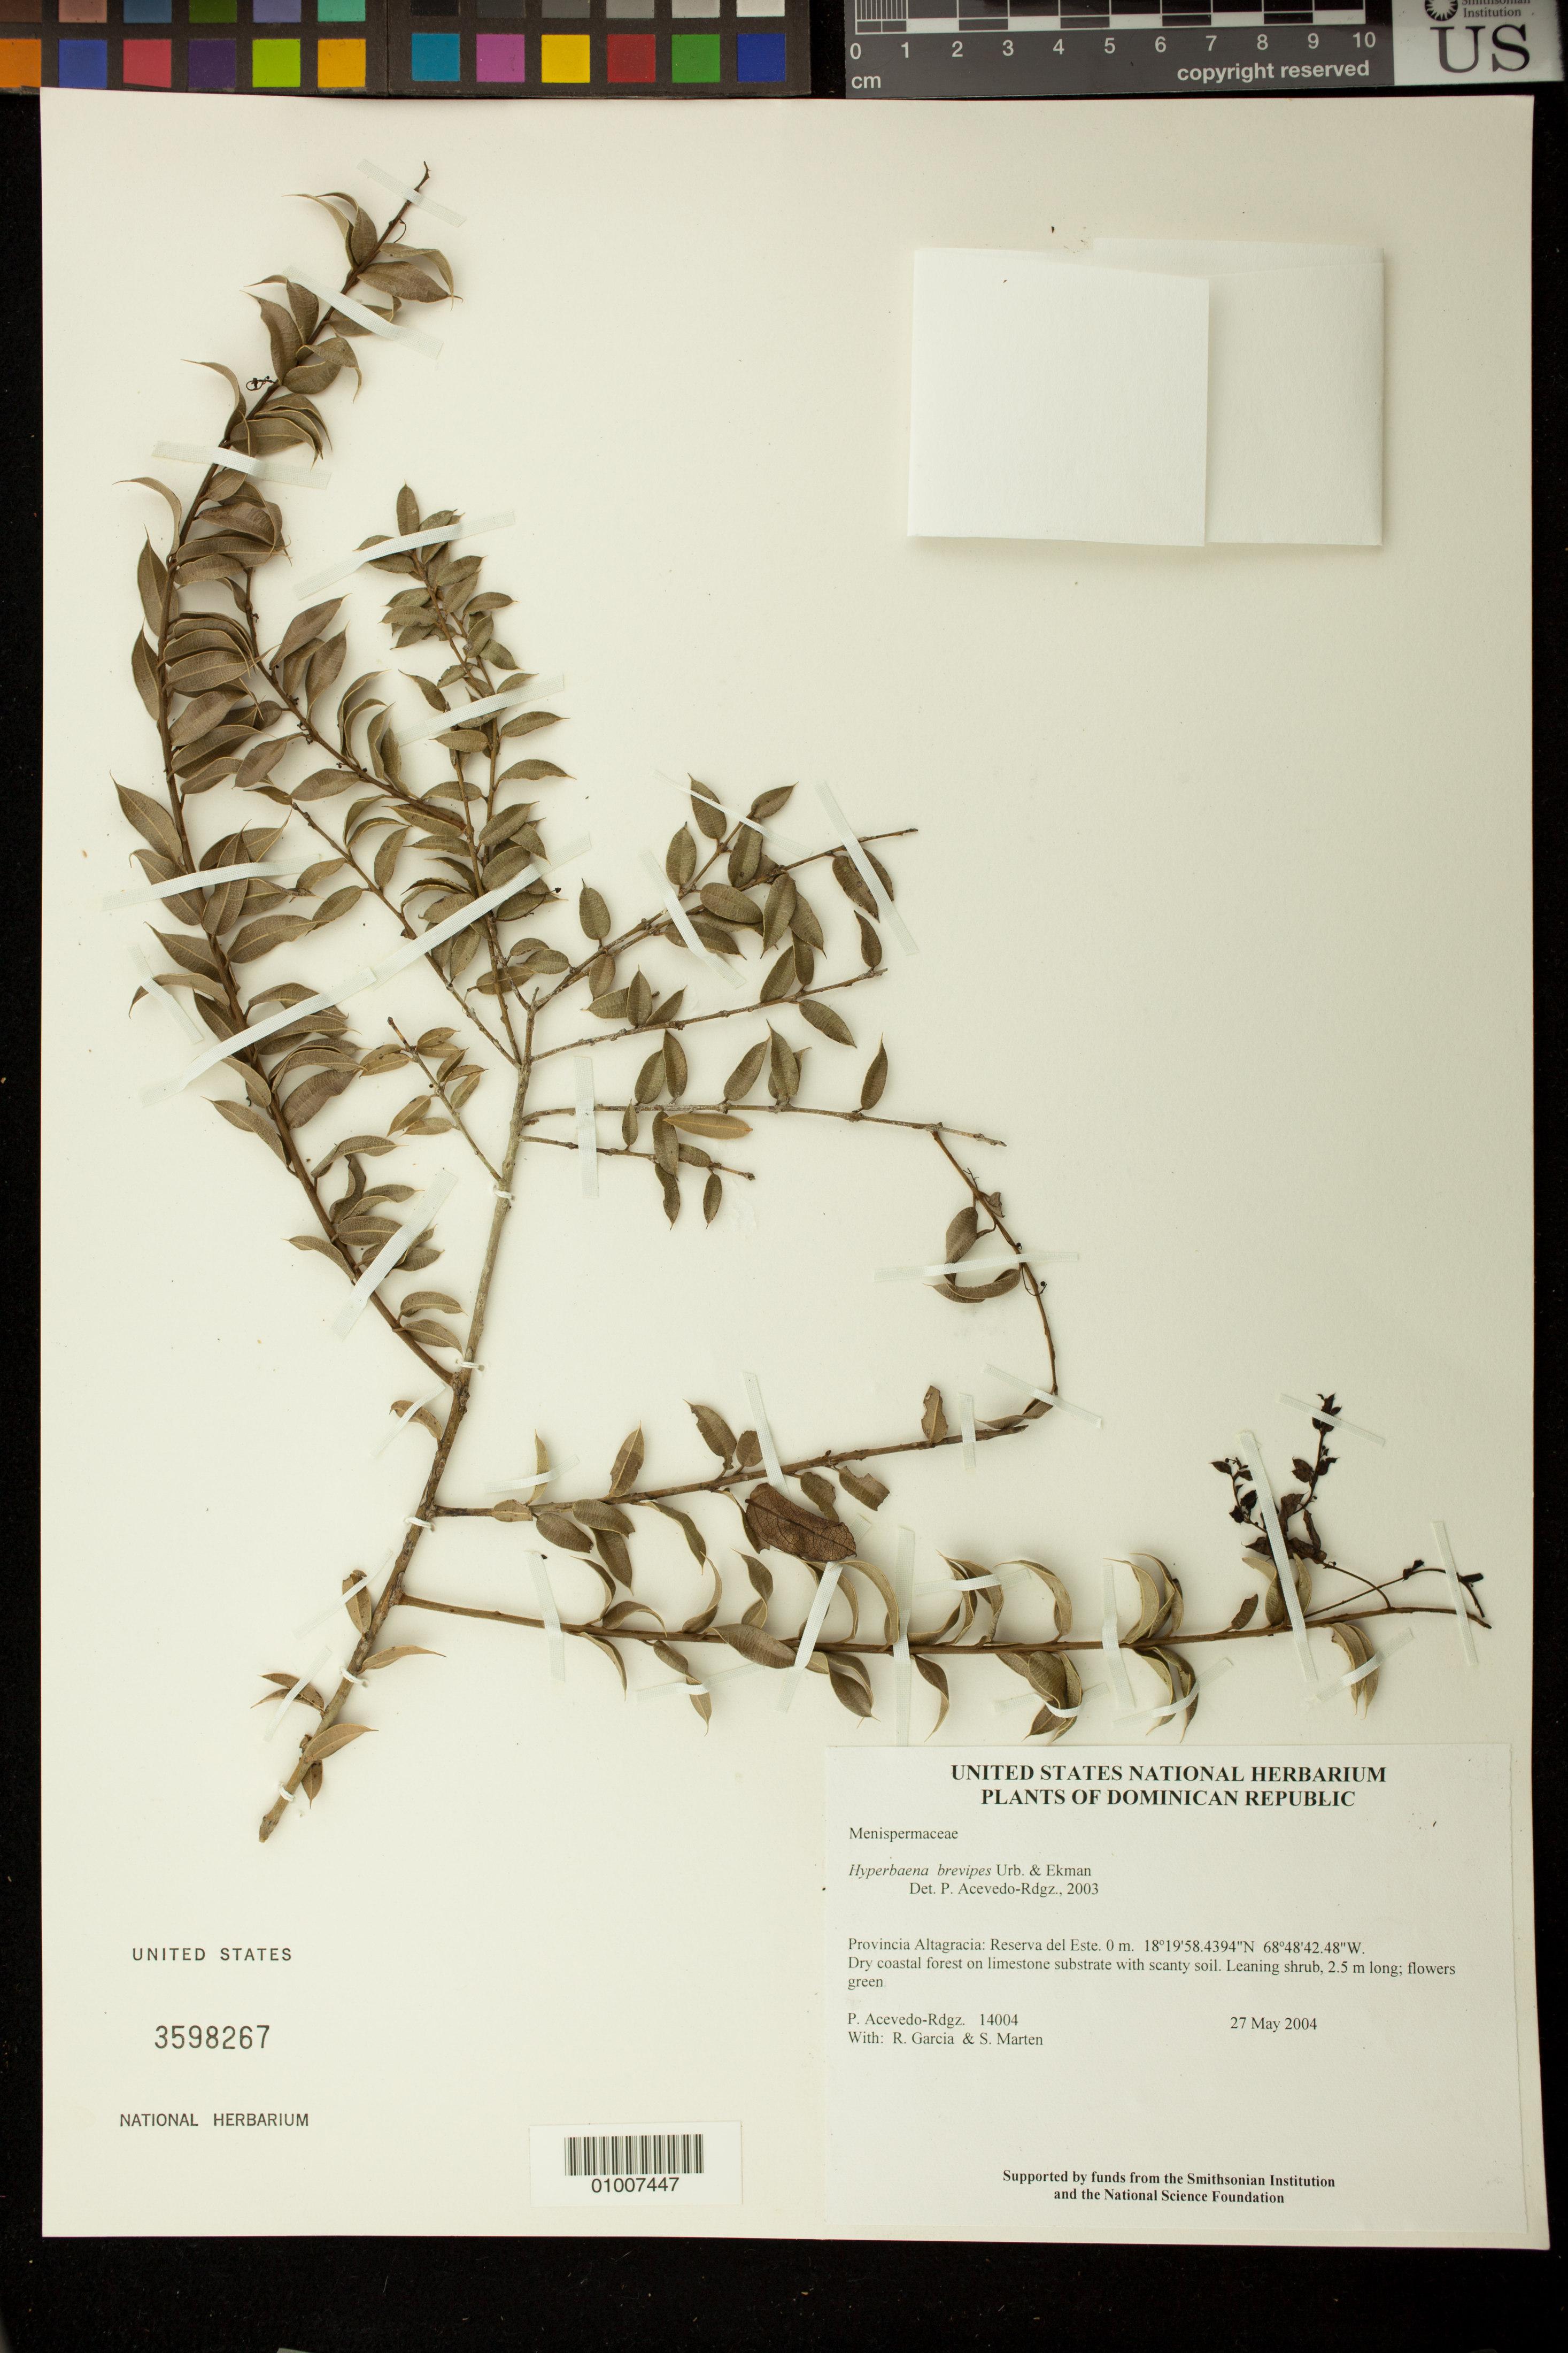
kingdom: Plantae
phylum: Tracheophyta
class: Magnoliopsida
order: Ranunculales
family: Menispermaceae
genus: Hyperbaena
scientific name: Hyperbaena brevipes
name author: Urb. & Ekman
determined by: Acevedo-Rodríguez, P., (BOT), Smithsonian Institution - National Museum of Natural History (UNITED STATES)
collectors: P. Acevedo-Rodr., R. G. García & S. Marten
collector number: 14004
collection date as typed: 27 May 2004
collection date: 2004-05-27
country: Dominican Republic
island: Hispaniola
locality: Provincia Altagracia: Reserva del Este.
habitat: Dry coastal forest on limestone substrate with scanty soil.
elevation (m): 0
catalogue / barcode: US 3598267